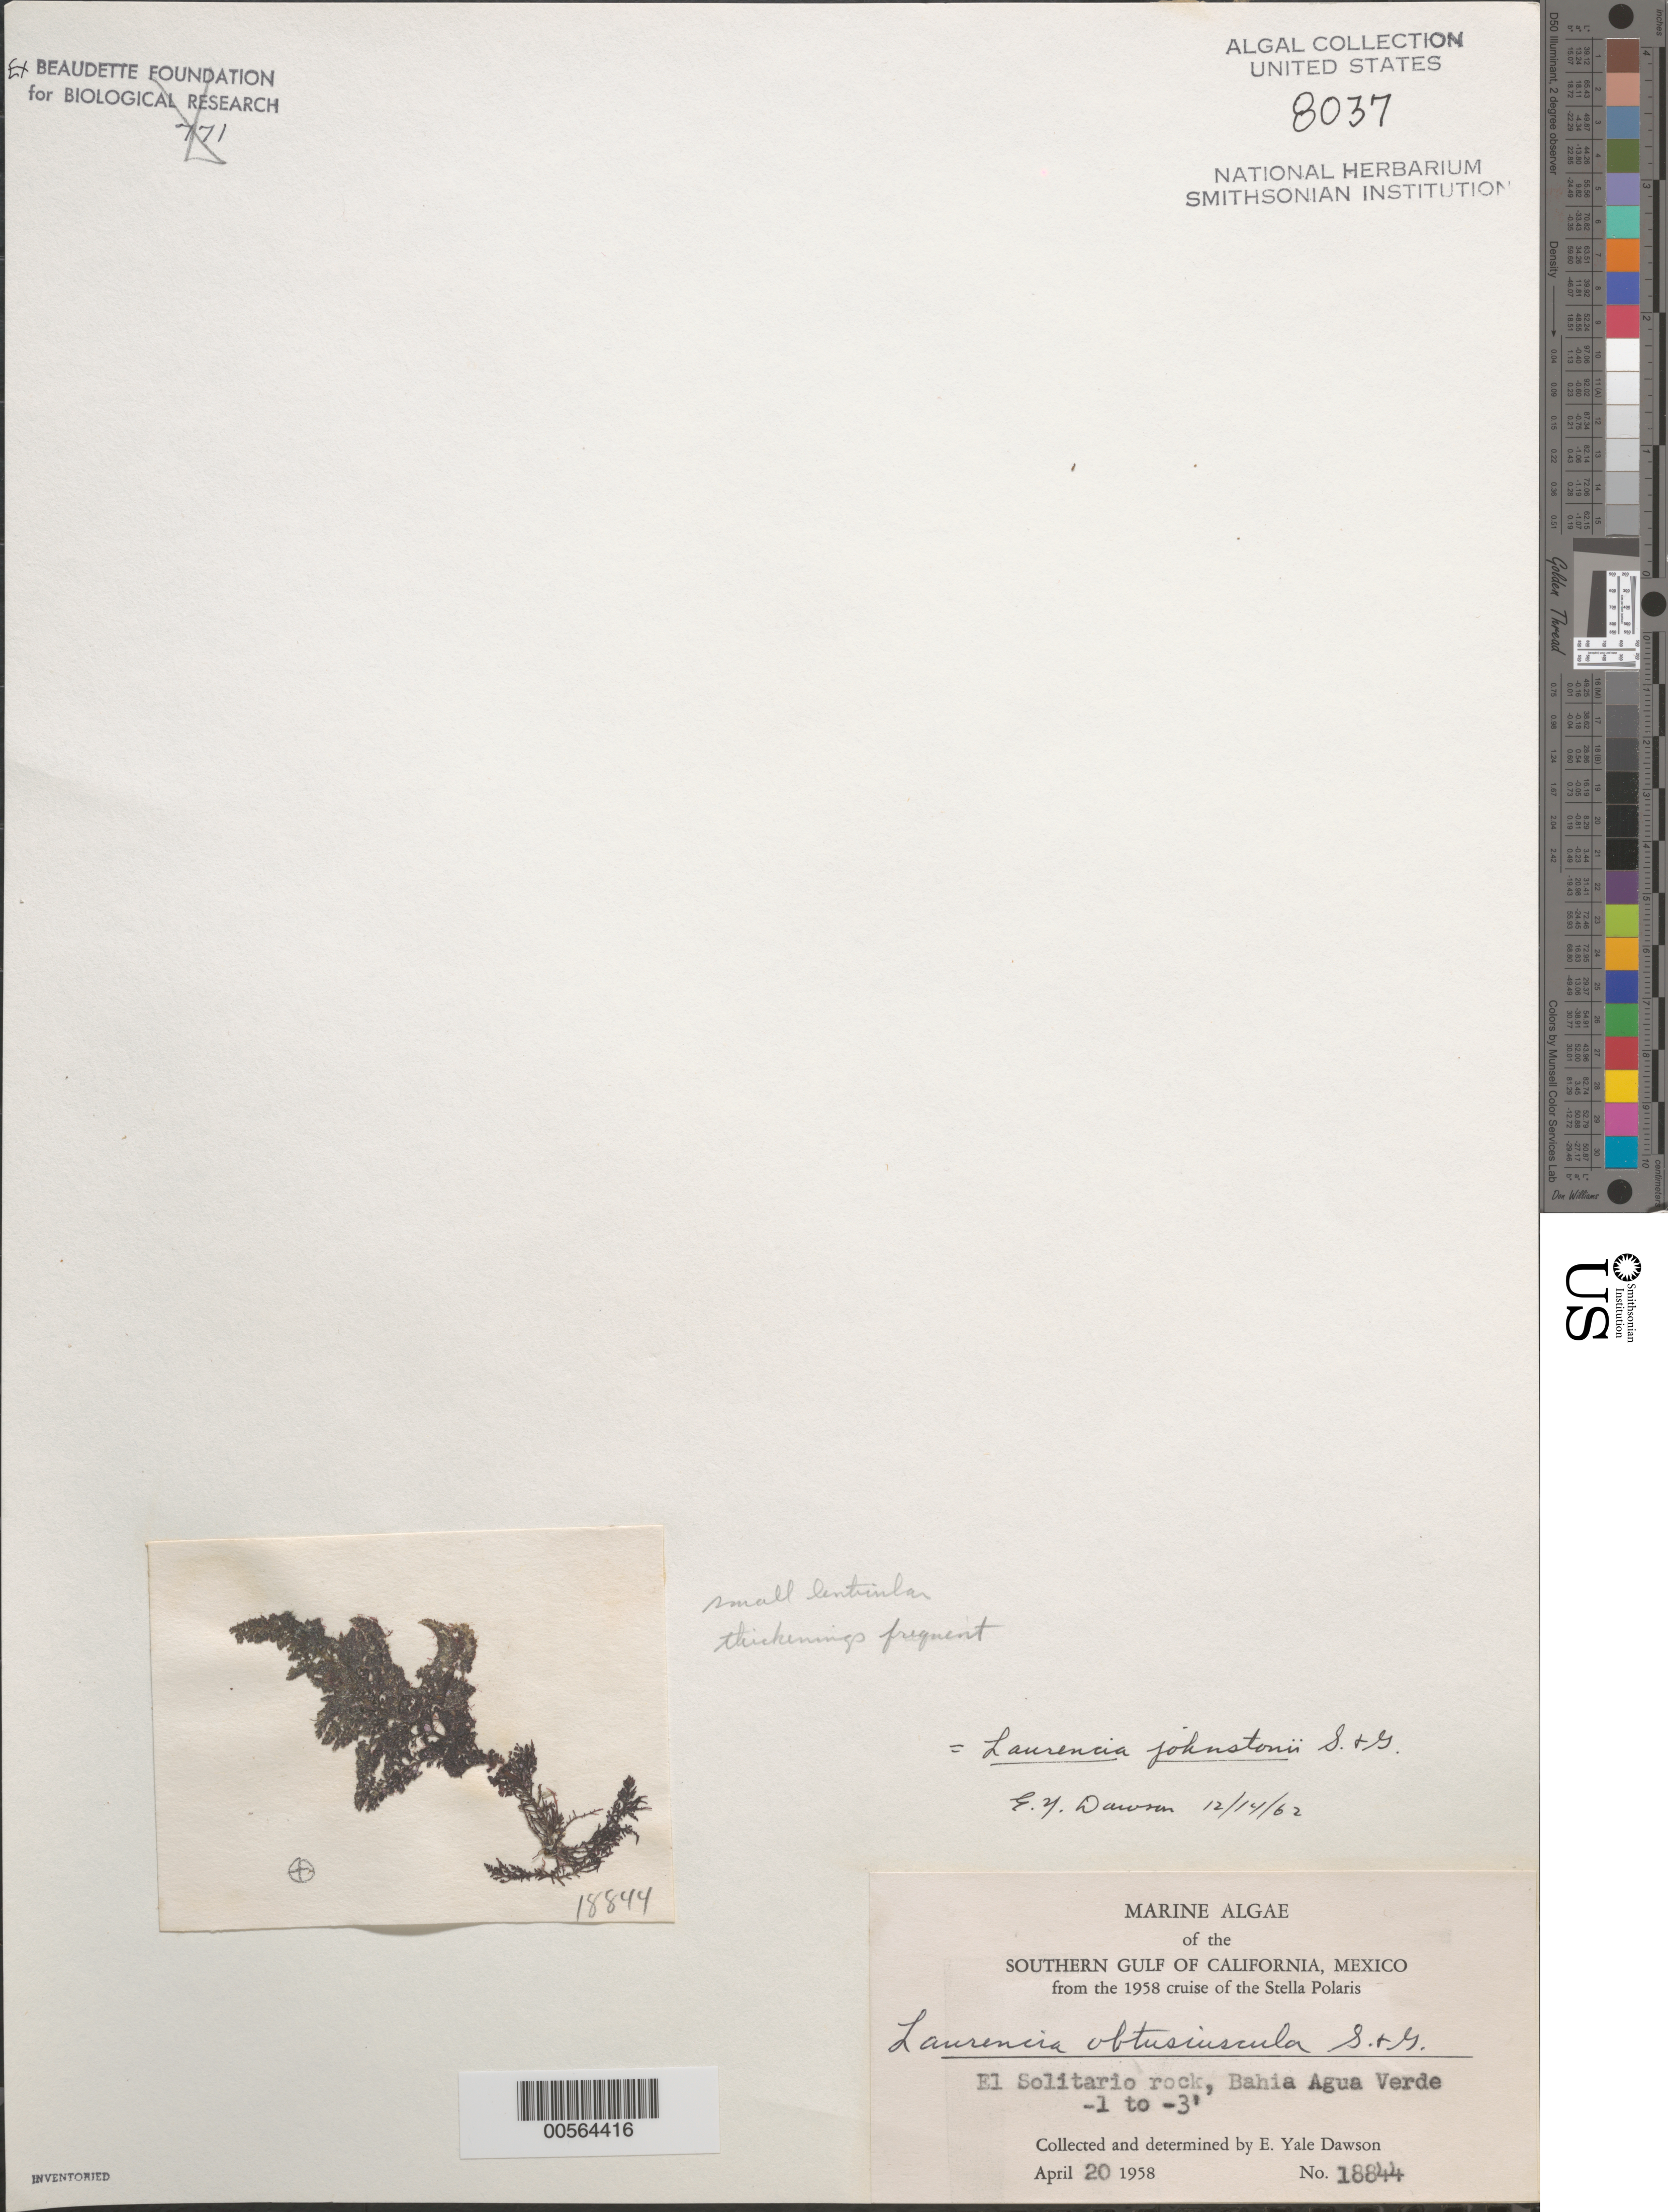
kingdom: Plantae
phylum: Rhodophyta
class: Florideophyceae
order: Ceramiales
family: Rhodomelaceae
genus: Laurencia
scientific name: Laurencia johnstonii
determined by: Dawson, E. Y.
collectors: E. Y. Dawson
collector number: EYD 18844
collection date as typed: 20 Apr 1958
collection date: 1958-04-20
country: Mexico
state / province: Baja California Sur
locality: El Solitario rock, Bahia Agua Verde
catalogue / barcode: US 8037